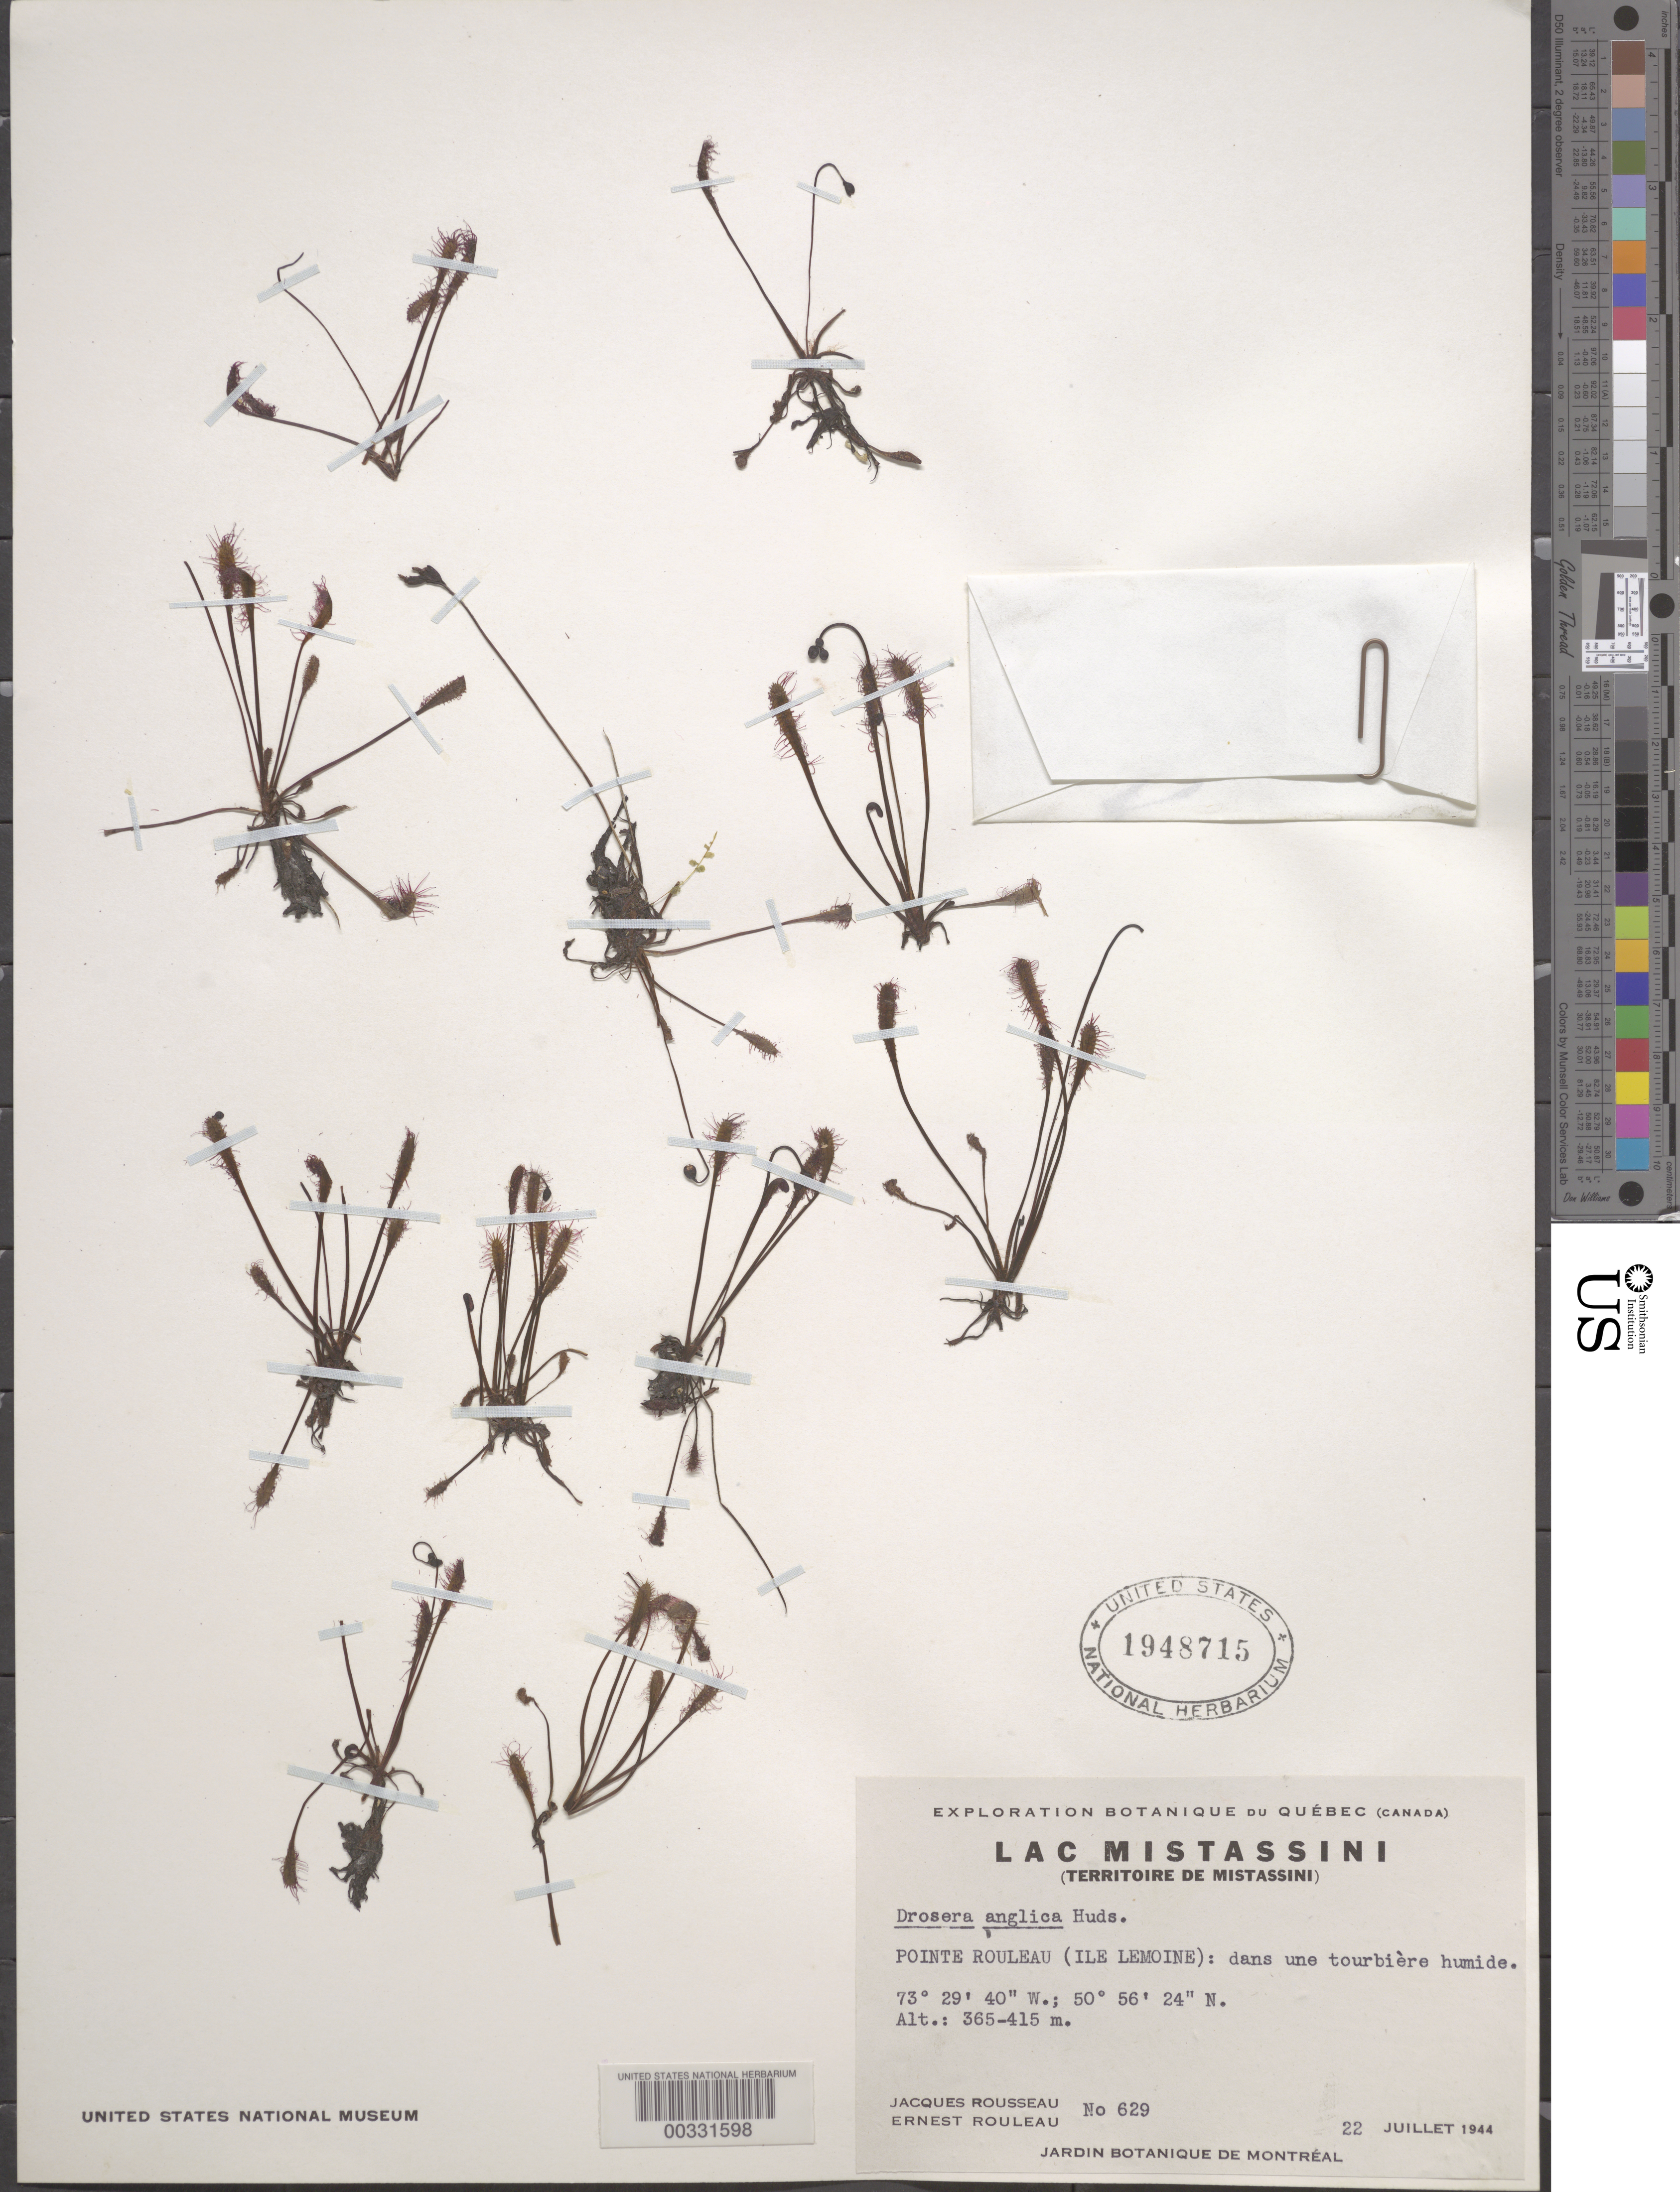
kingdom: Plantae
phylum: Tracheophyta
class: Magnoliopsida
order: Caryophyllales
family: Droseraceae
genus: Drosera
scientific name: Drosera anglica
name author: Huds.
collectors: J. Rousseau & E. Rouleau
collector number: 629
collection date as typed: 22 Jul 1944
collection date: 1944-07-22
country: Canada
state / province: Quebec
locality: Territory of mistassini, pointe rouleau (ile lemoine).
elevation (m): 365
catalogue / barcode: US 1948715